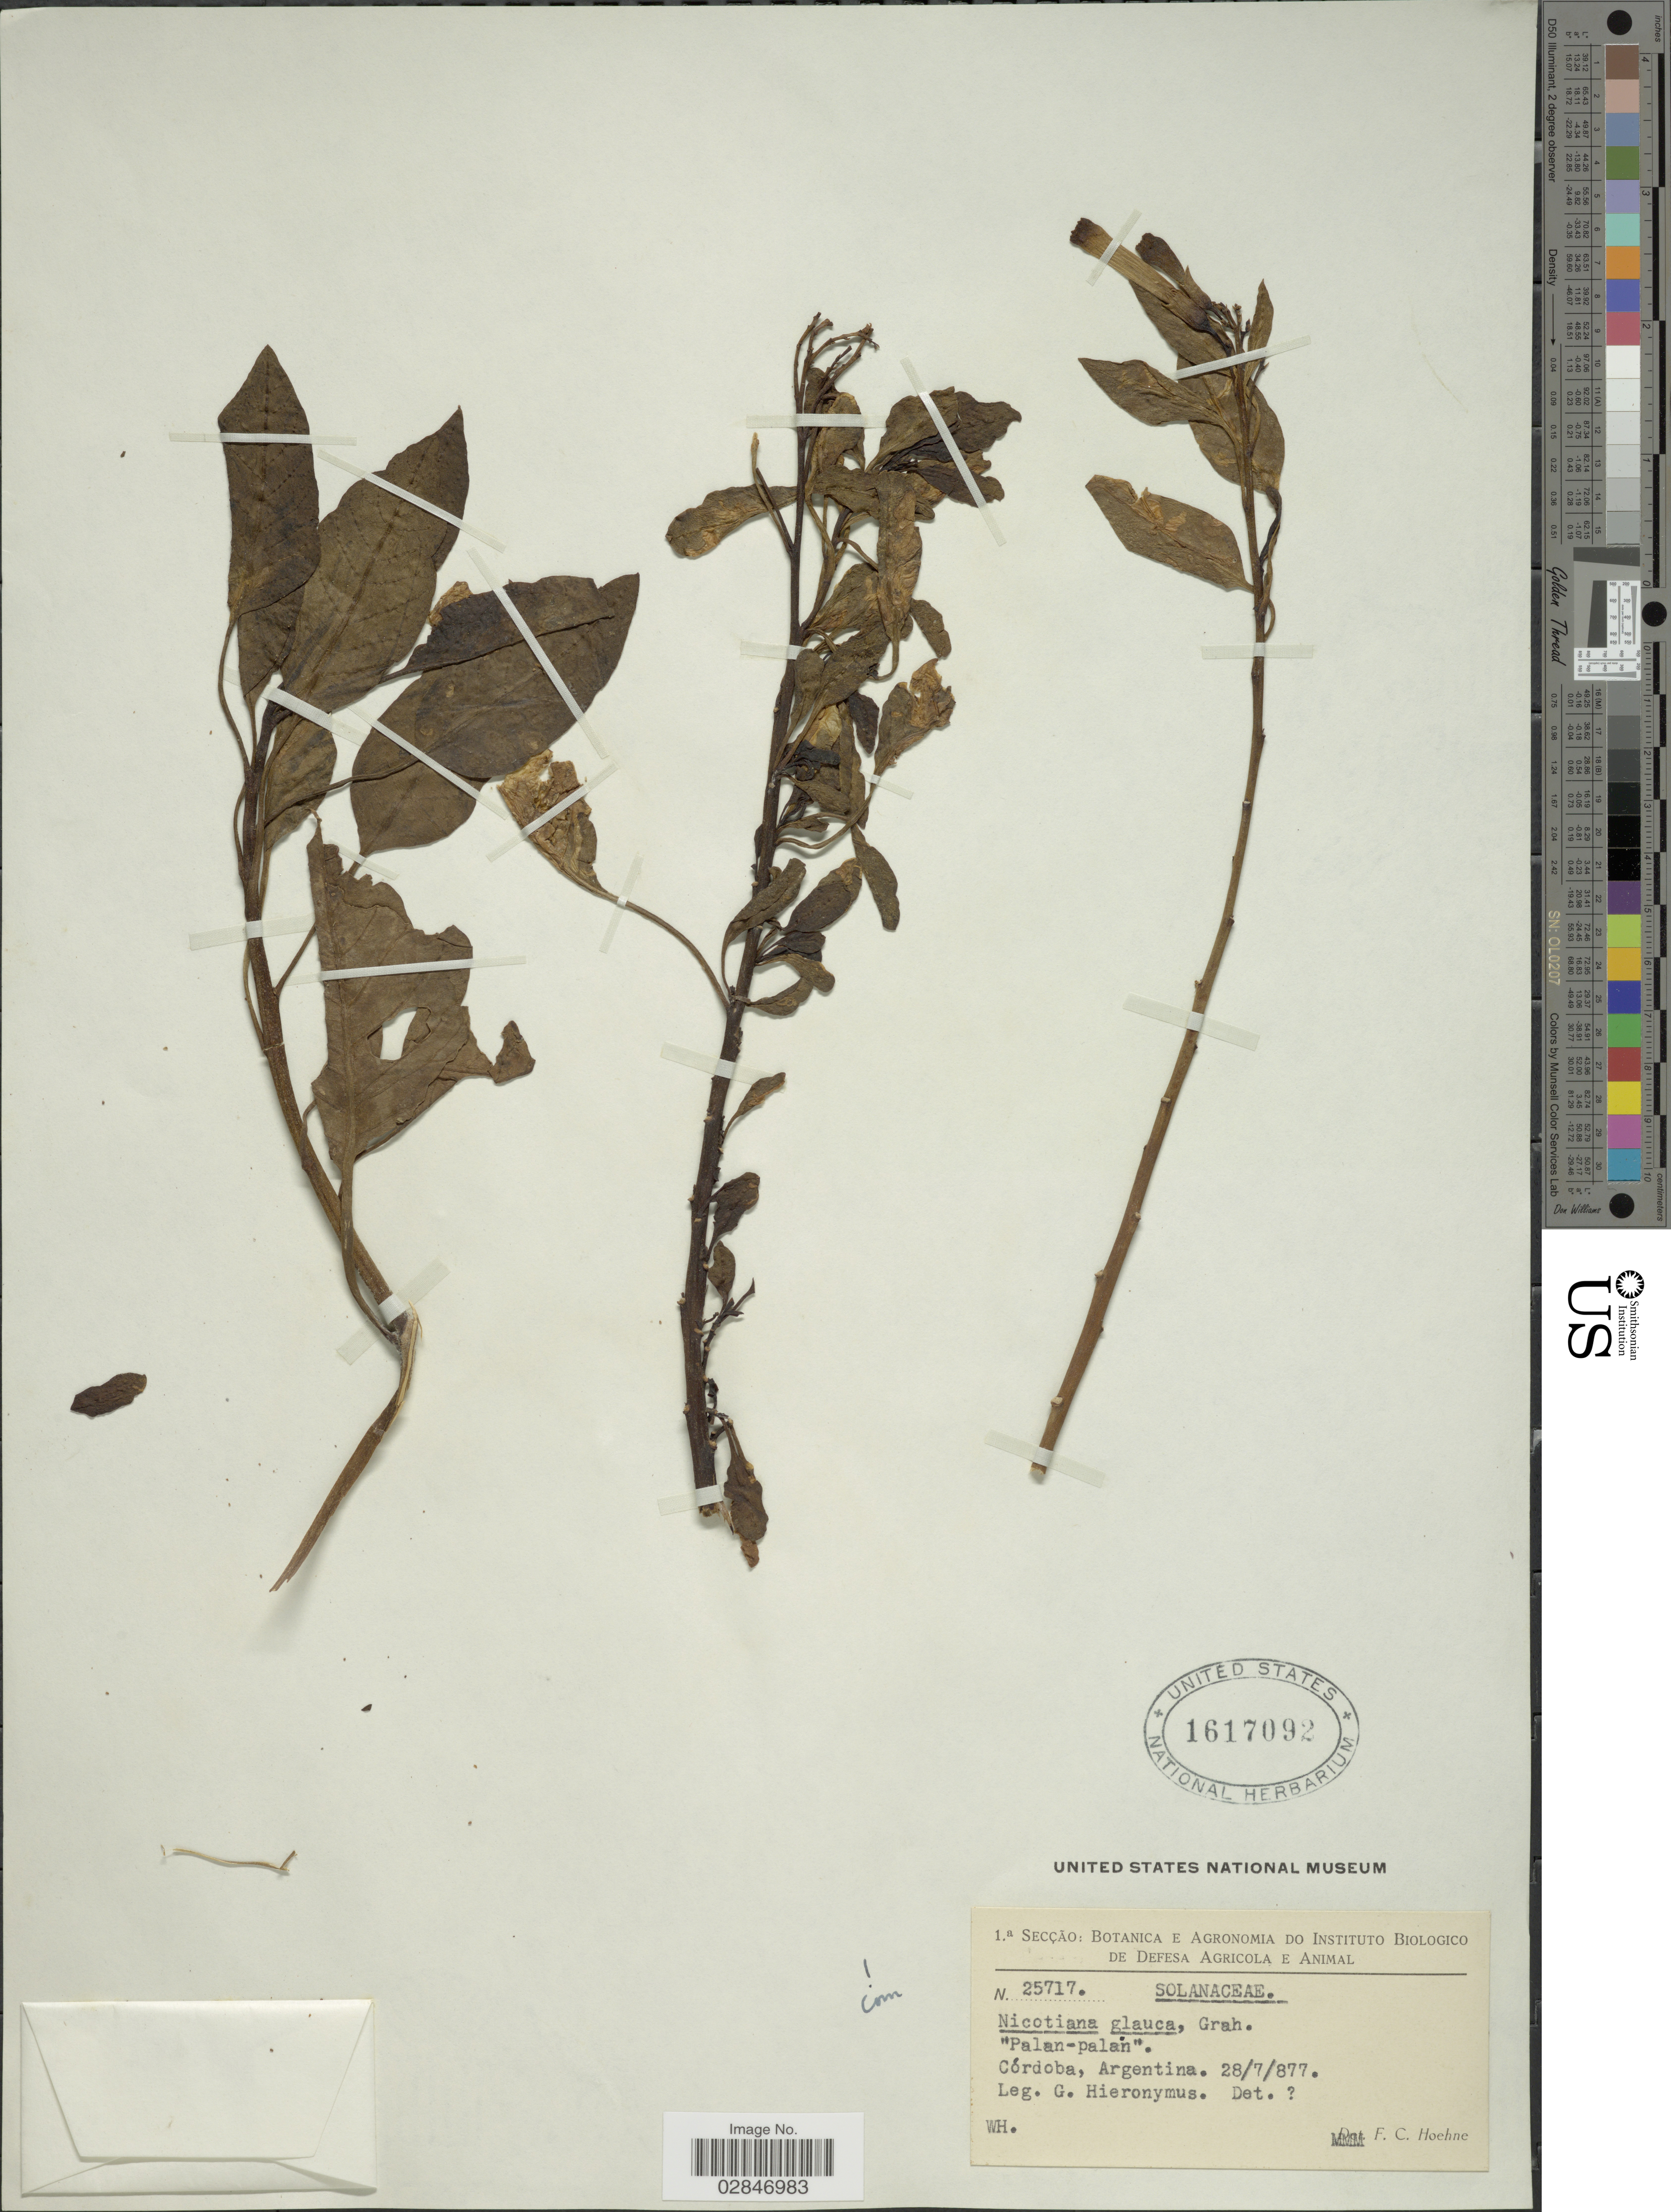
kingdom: Plantae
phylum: Tracheophyta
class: Magnoliopsida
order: Solanales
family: Solanaceae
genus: Nicotiana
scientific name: Nicotiana glauca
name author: Graham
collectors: G. H. Hieronymus & F. C. Hoehne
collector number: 25717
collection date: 1877-07-28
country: Argentina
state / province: Cordoba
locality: Córdoba.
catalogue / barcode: US 1617092